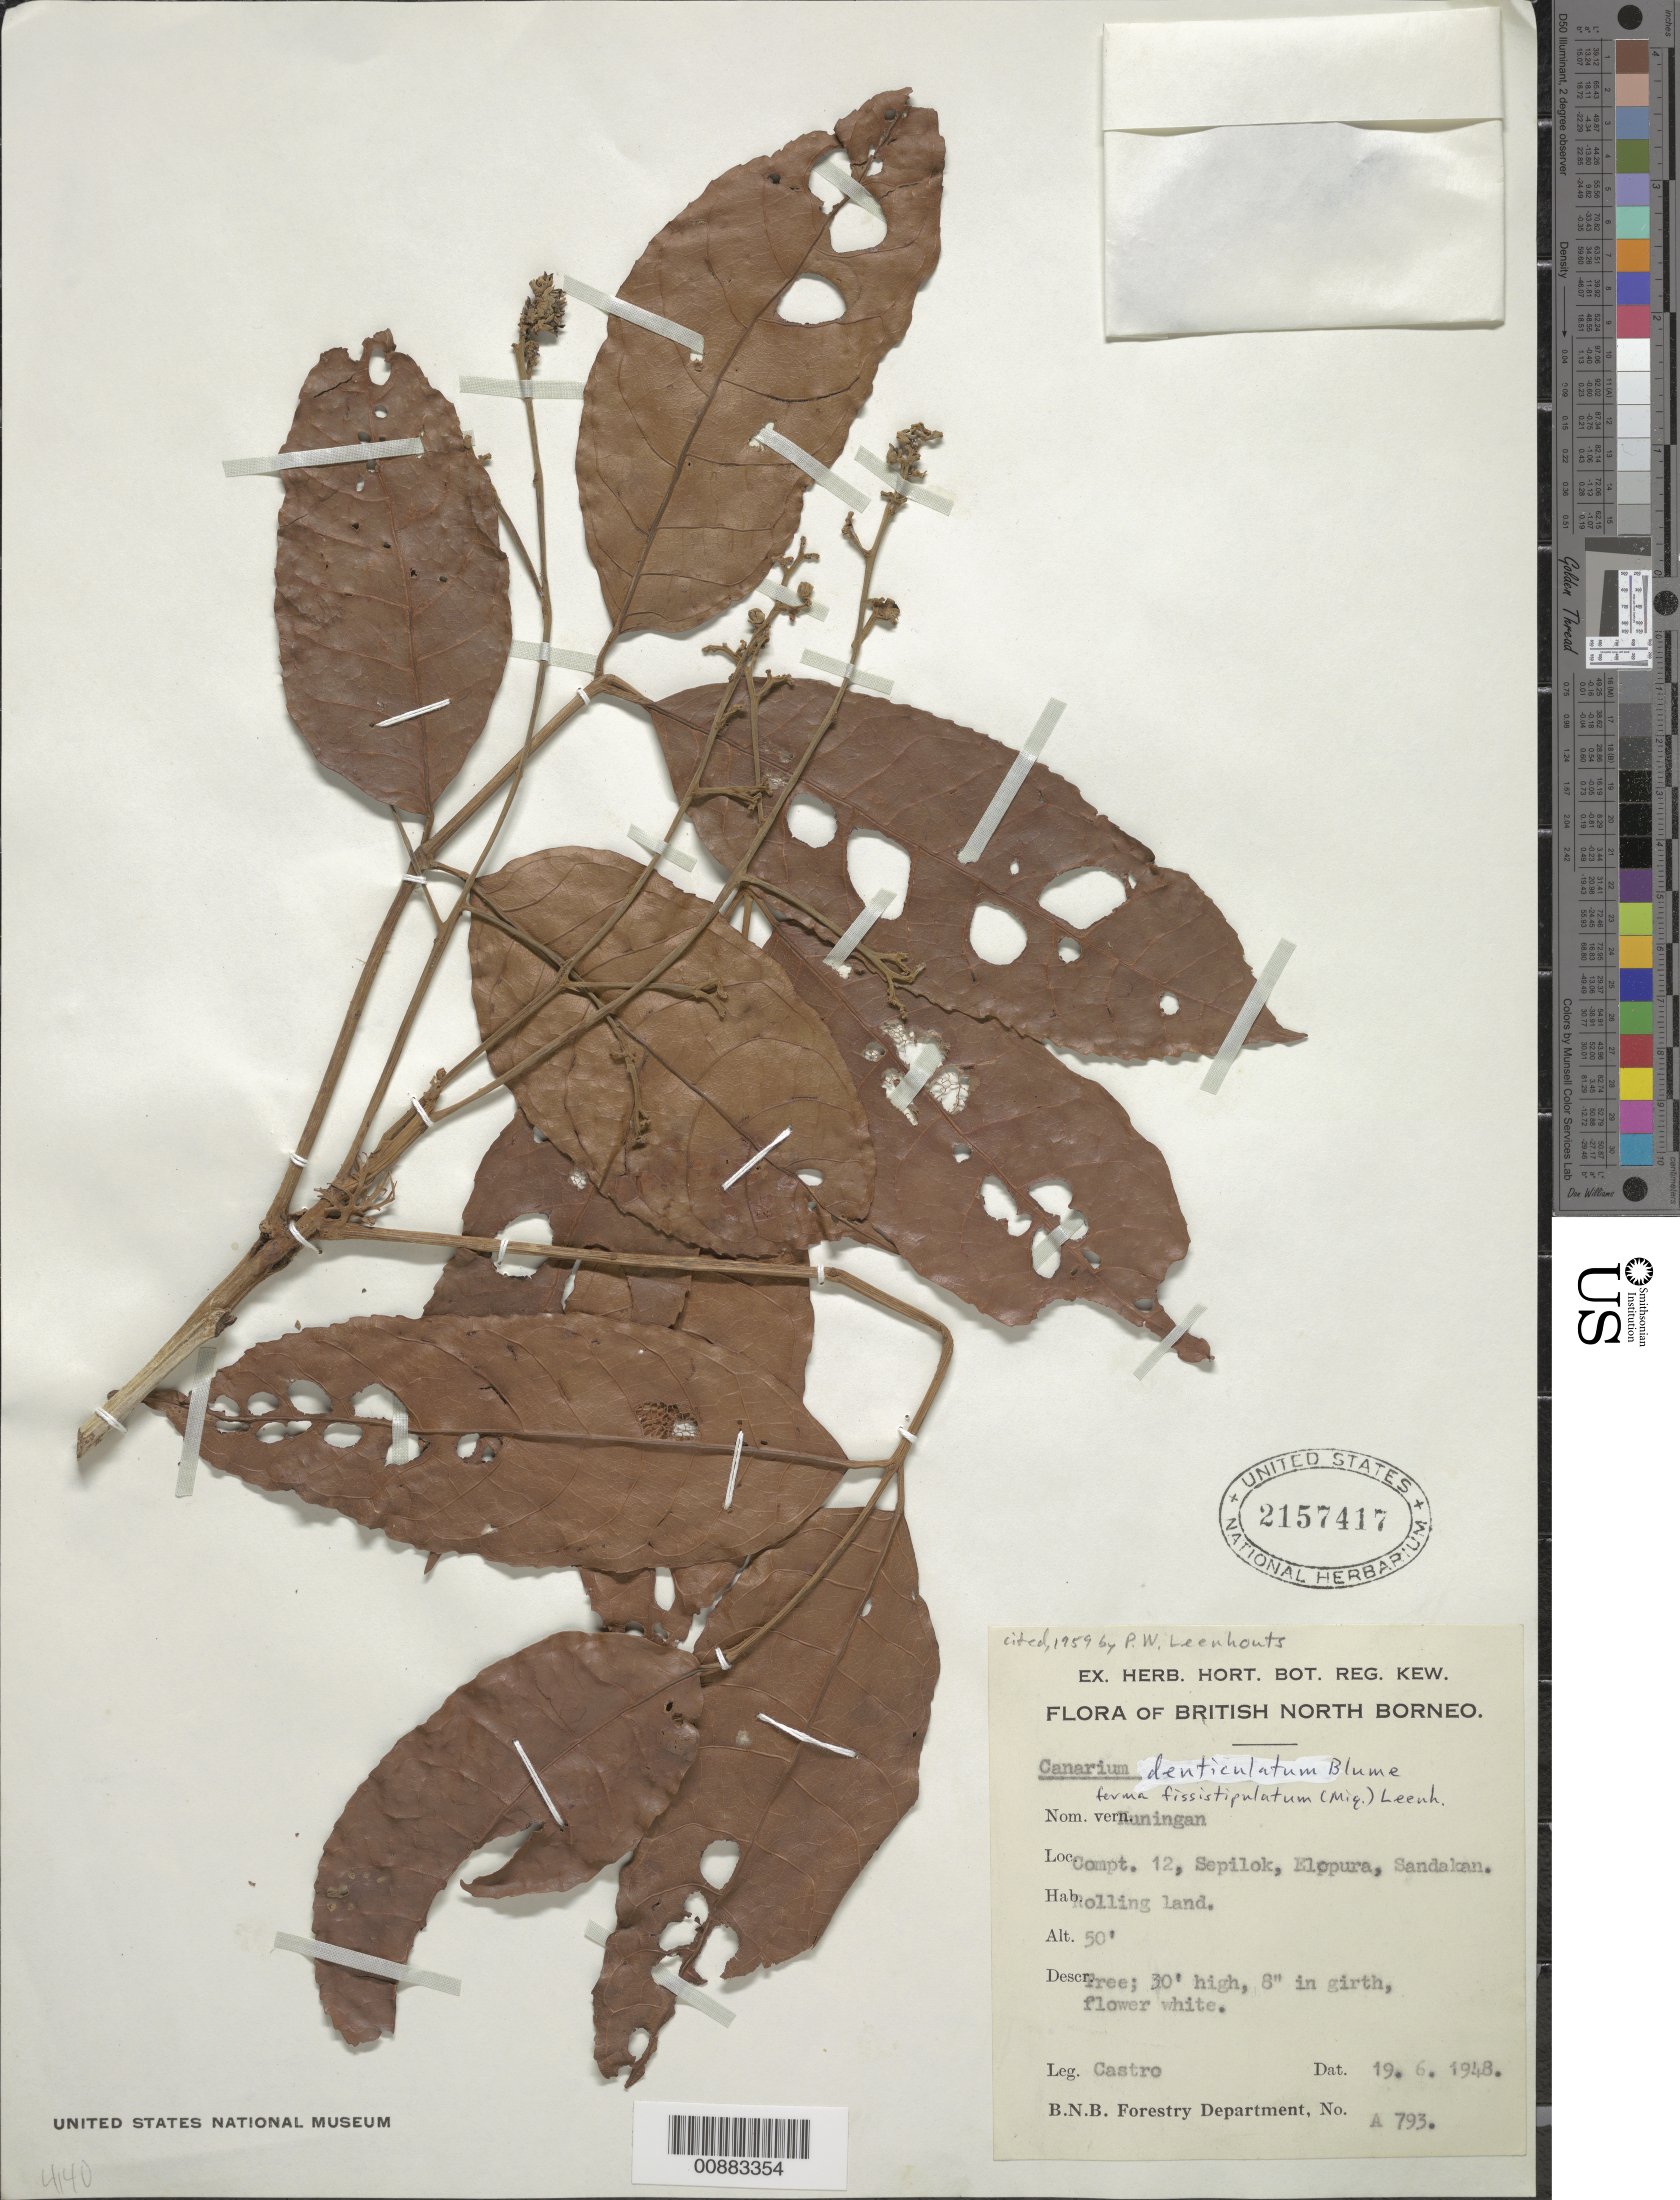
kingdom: Plantae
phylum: Tracheophyta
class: Magnoliopsida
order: Sapindales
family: Burseraceae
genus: Canarium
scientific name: Canarium denticulatum subsp. fissistipulum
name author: (Miq.) Leenh.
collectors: -. Castro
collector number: A 793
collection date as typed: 19 Jun 1948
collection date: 1948-06-19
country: Malaysia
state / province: Sabah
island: Borneo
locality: North Compt. 12, Sepilok, Elopura, Sandakan.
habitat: Rolling land.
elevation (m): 15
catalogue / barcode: US 2157417